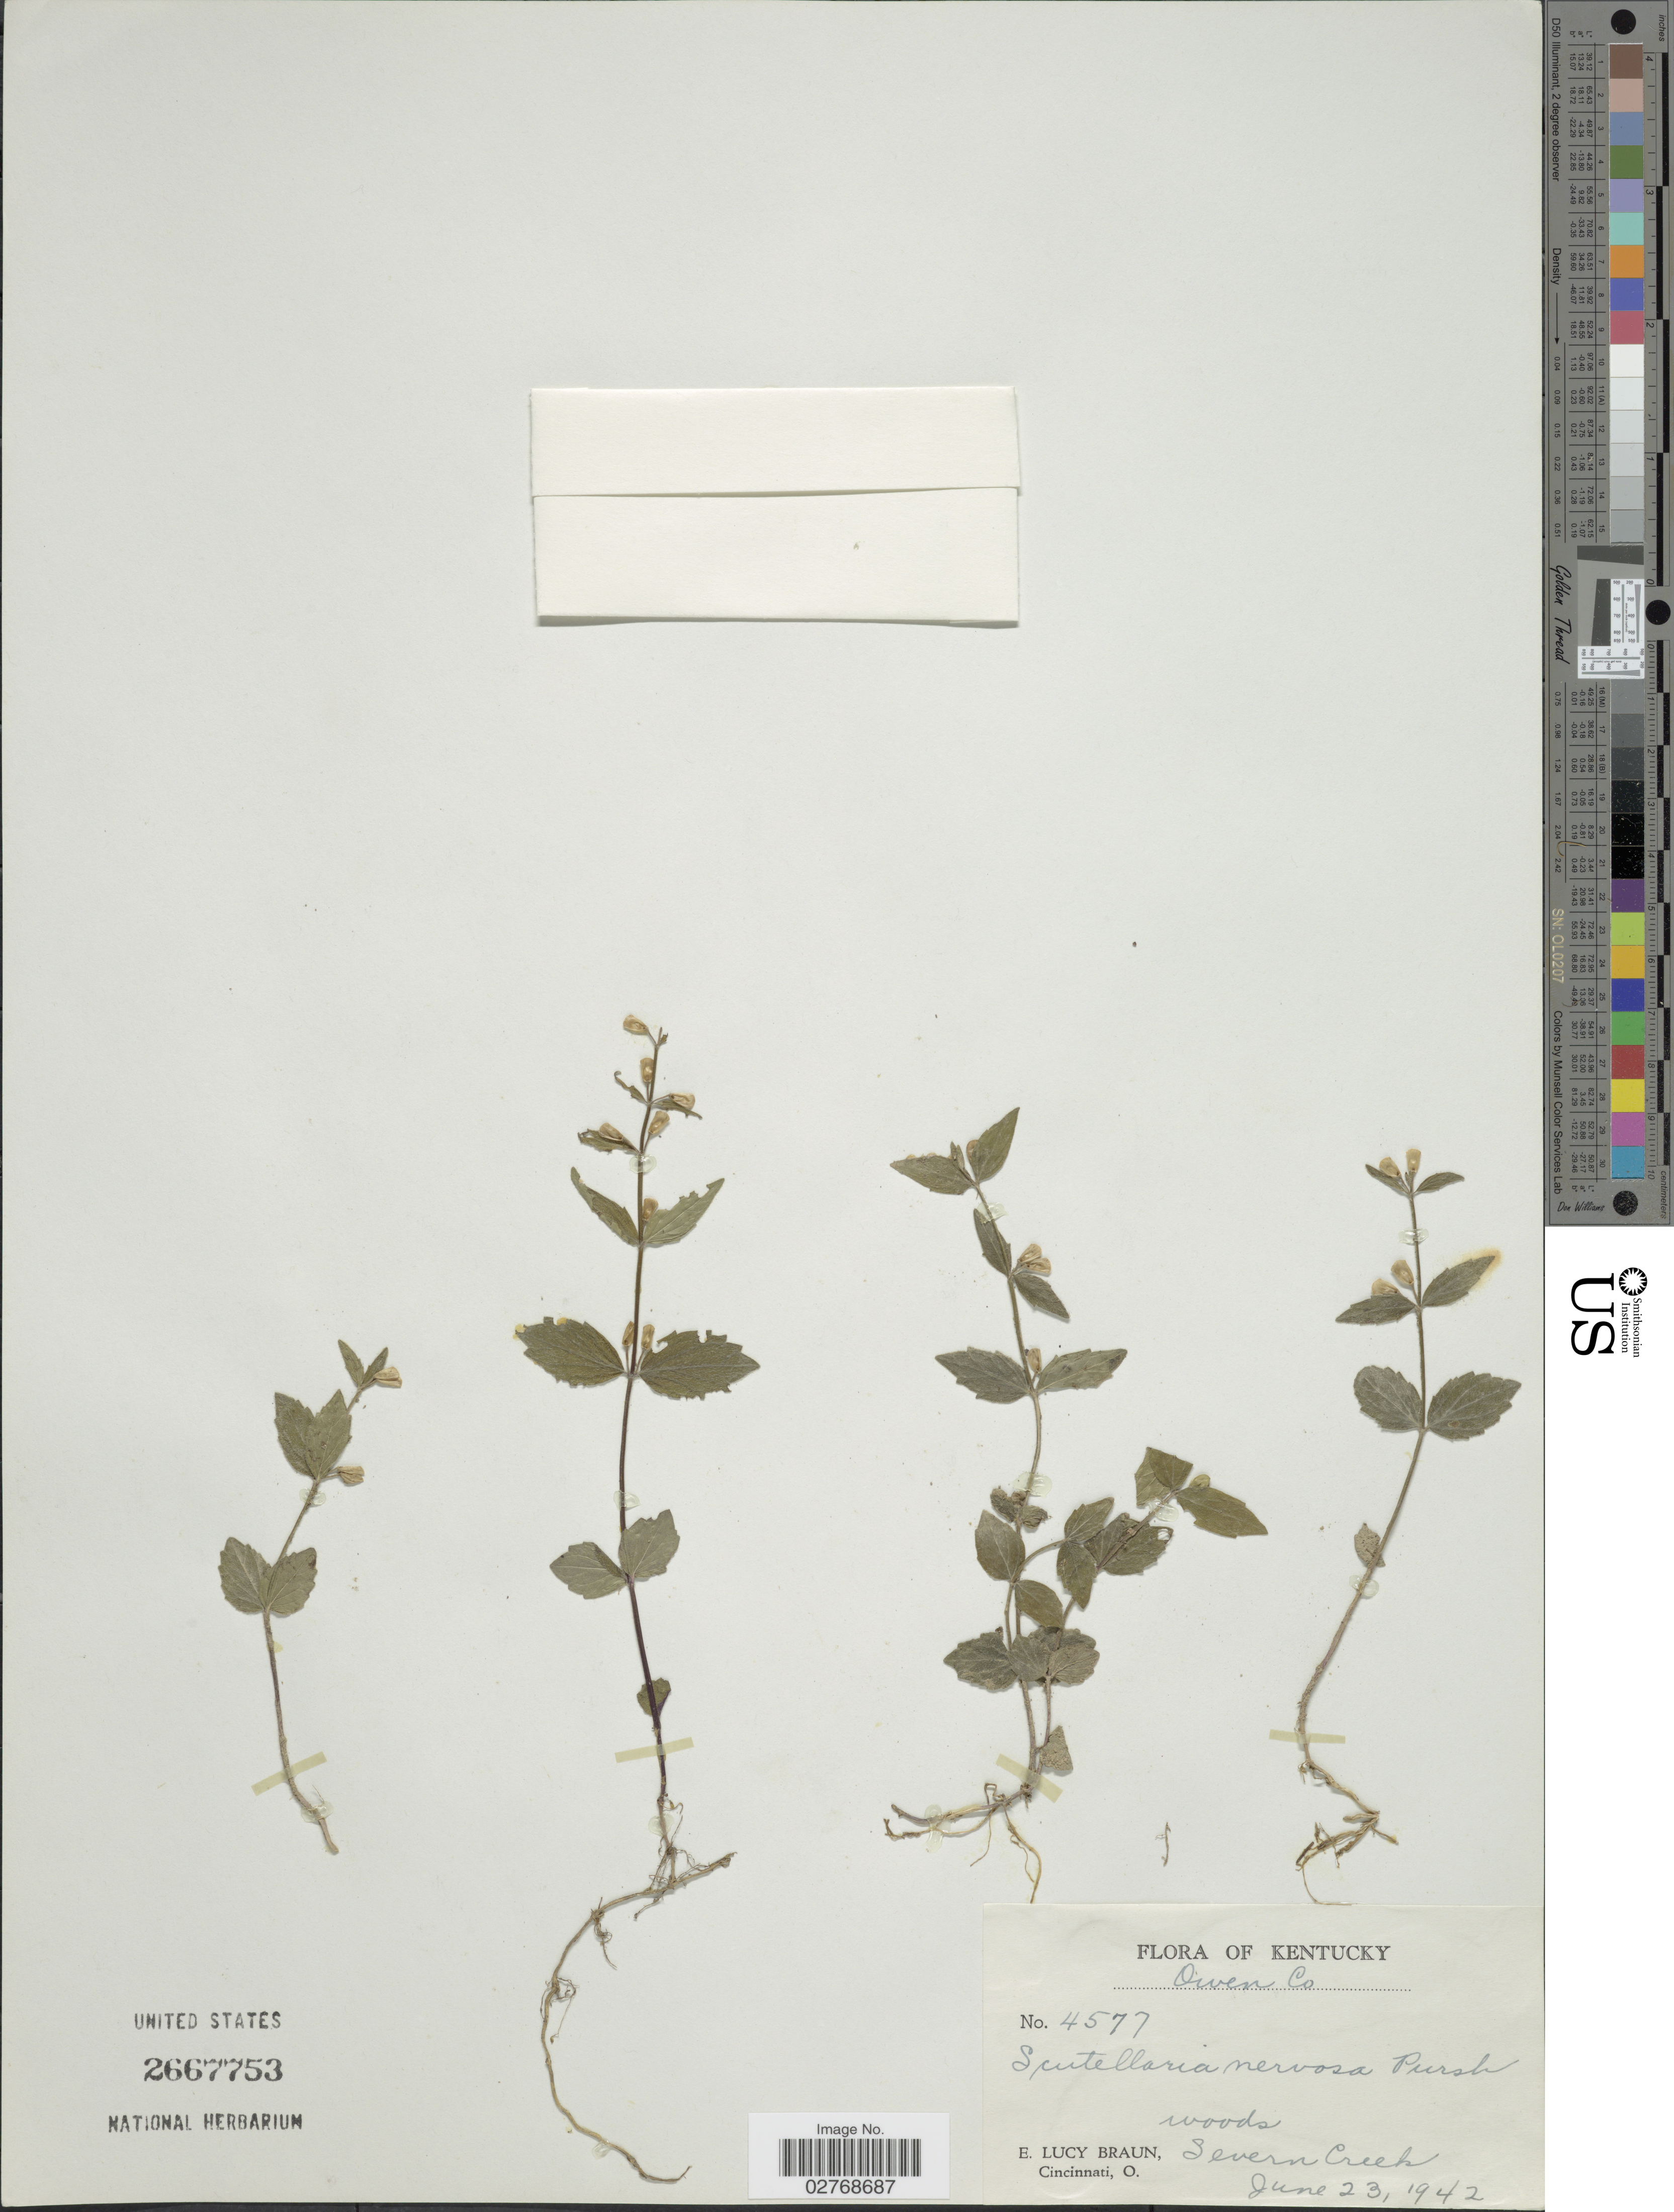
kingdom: Plantae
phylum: Tracheophyta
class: Magnoliopsida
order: Lamiales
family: Lamiaceae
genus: Scutellaria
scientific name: Scutellaria nervosa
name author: Pursh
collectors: E. L. Braun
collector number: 4577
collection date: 1947-06-23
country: United States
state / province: Kentucky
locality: Owen Co. Severn Creek.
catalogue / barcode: US 2667753